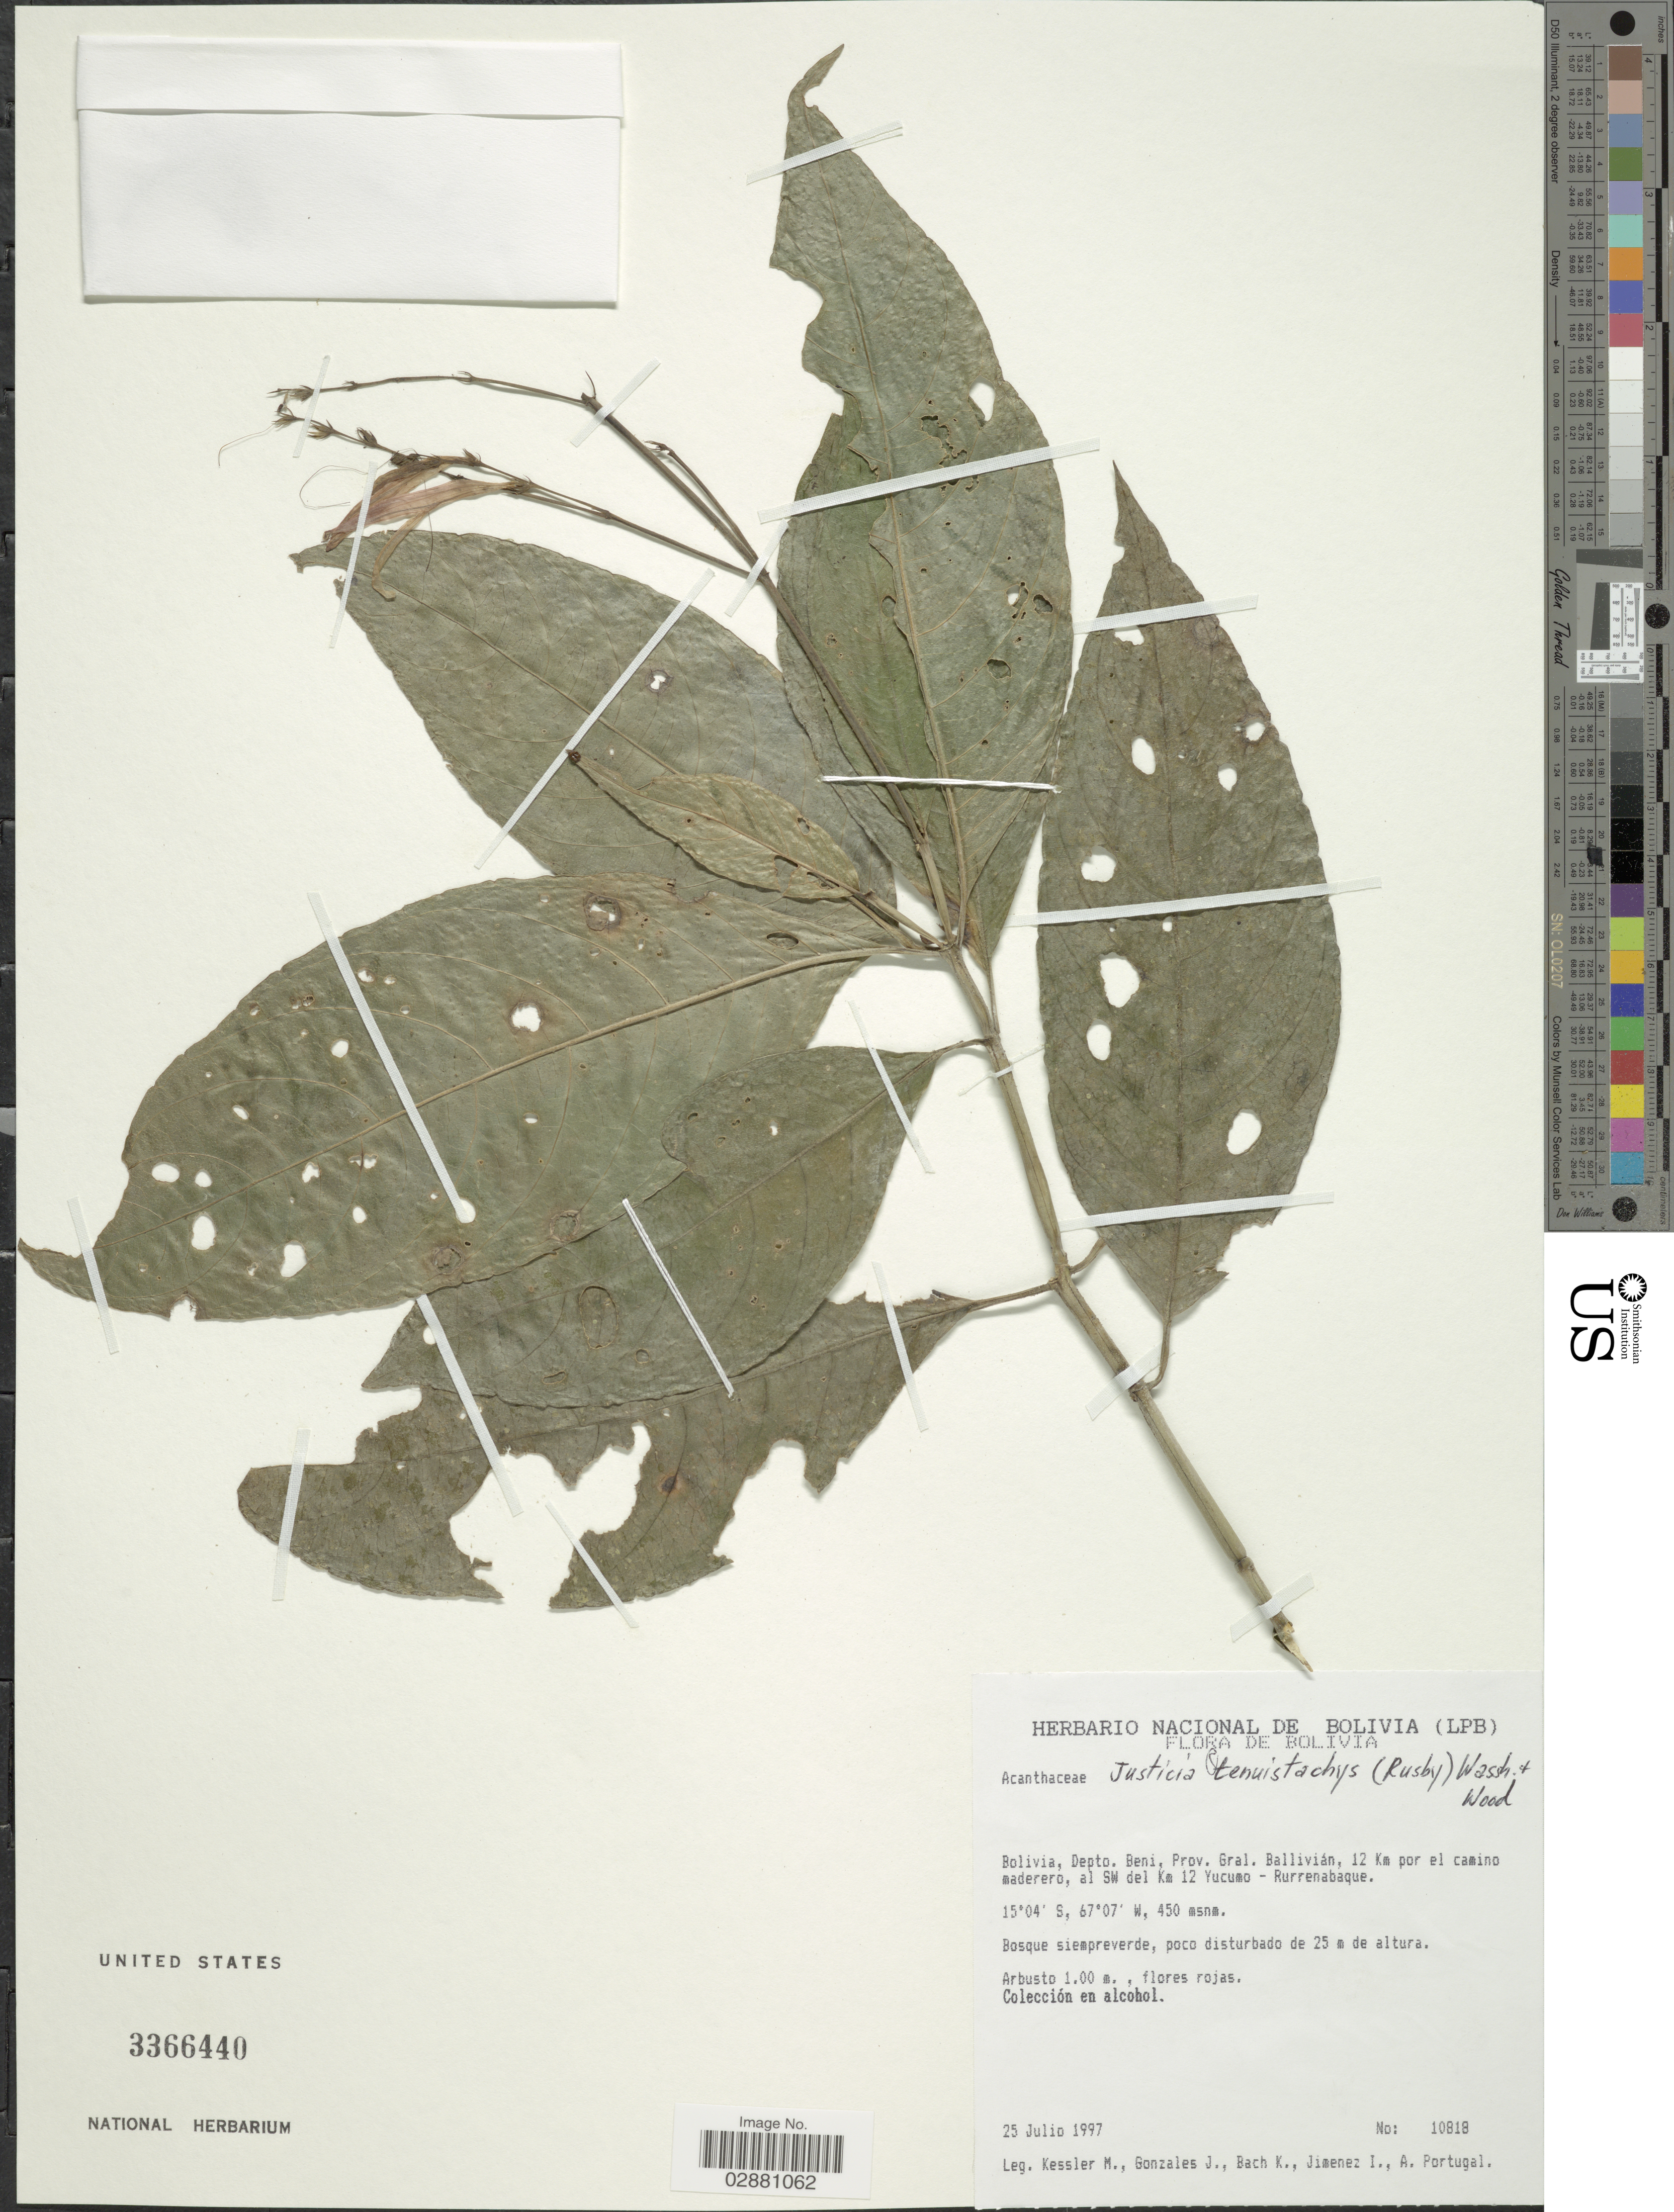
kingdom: Plantae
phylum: Tracheophyta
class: Magnoliopsida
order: Lamiales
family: Acanthaceae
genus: Justicia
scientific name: Justicia tenuistachys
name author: (Rusby) Wassh. & J.R.I. Wood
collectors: M. Kessler, J. Gonzales, K. Bach, I. Jimenez & A. Portugal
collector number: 10818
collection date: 1997-07-25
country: Bolivia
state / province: Beni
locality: Depto. Beni, Prov. Gral. Ballivián, 12 Km por el camino maderero, al SW del Km 12 Yucumo - Rurrenabaque.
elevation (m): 450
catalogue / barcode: US 3366440